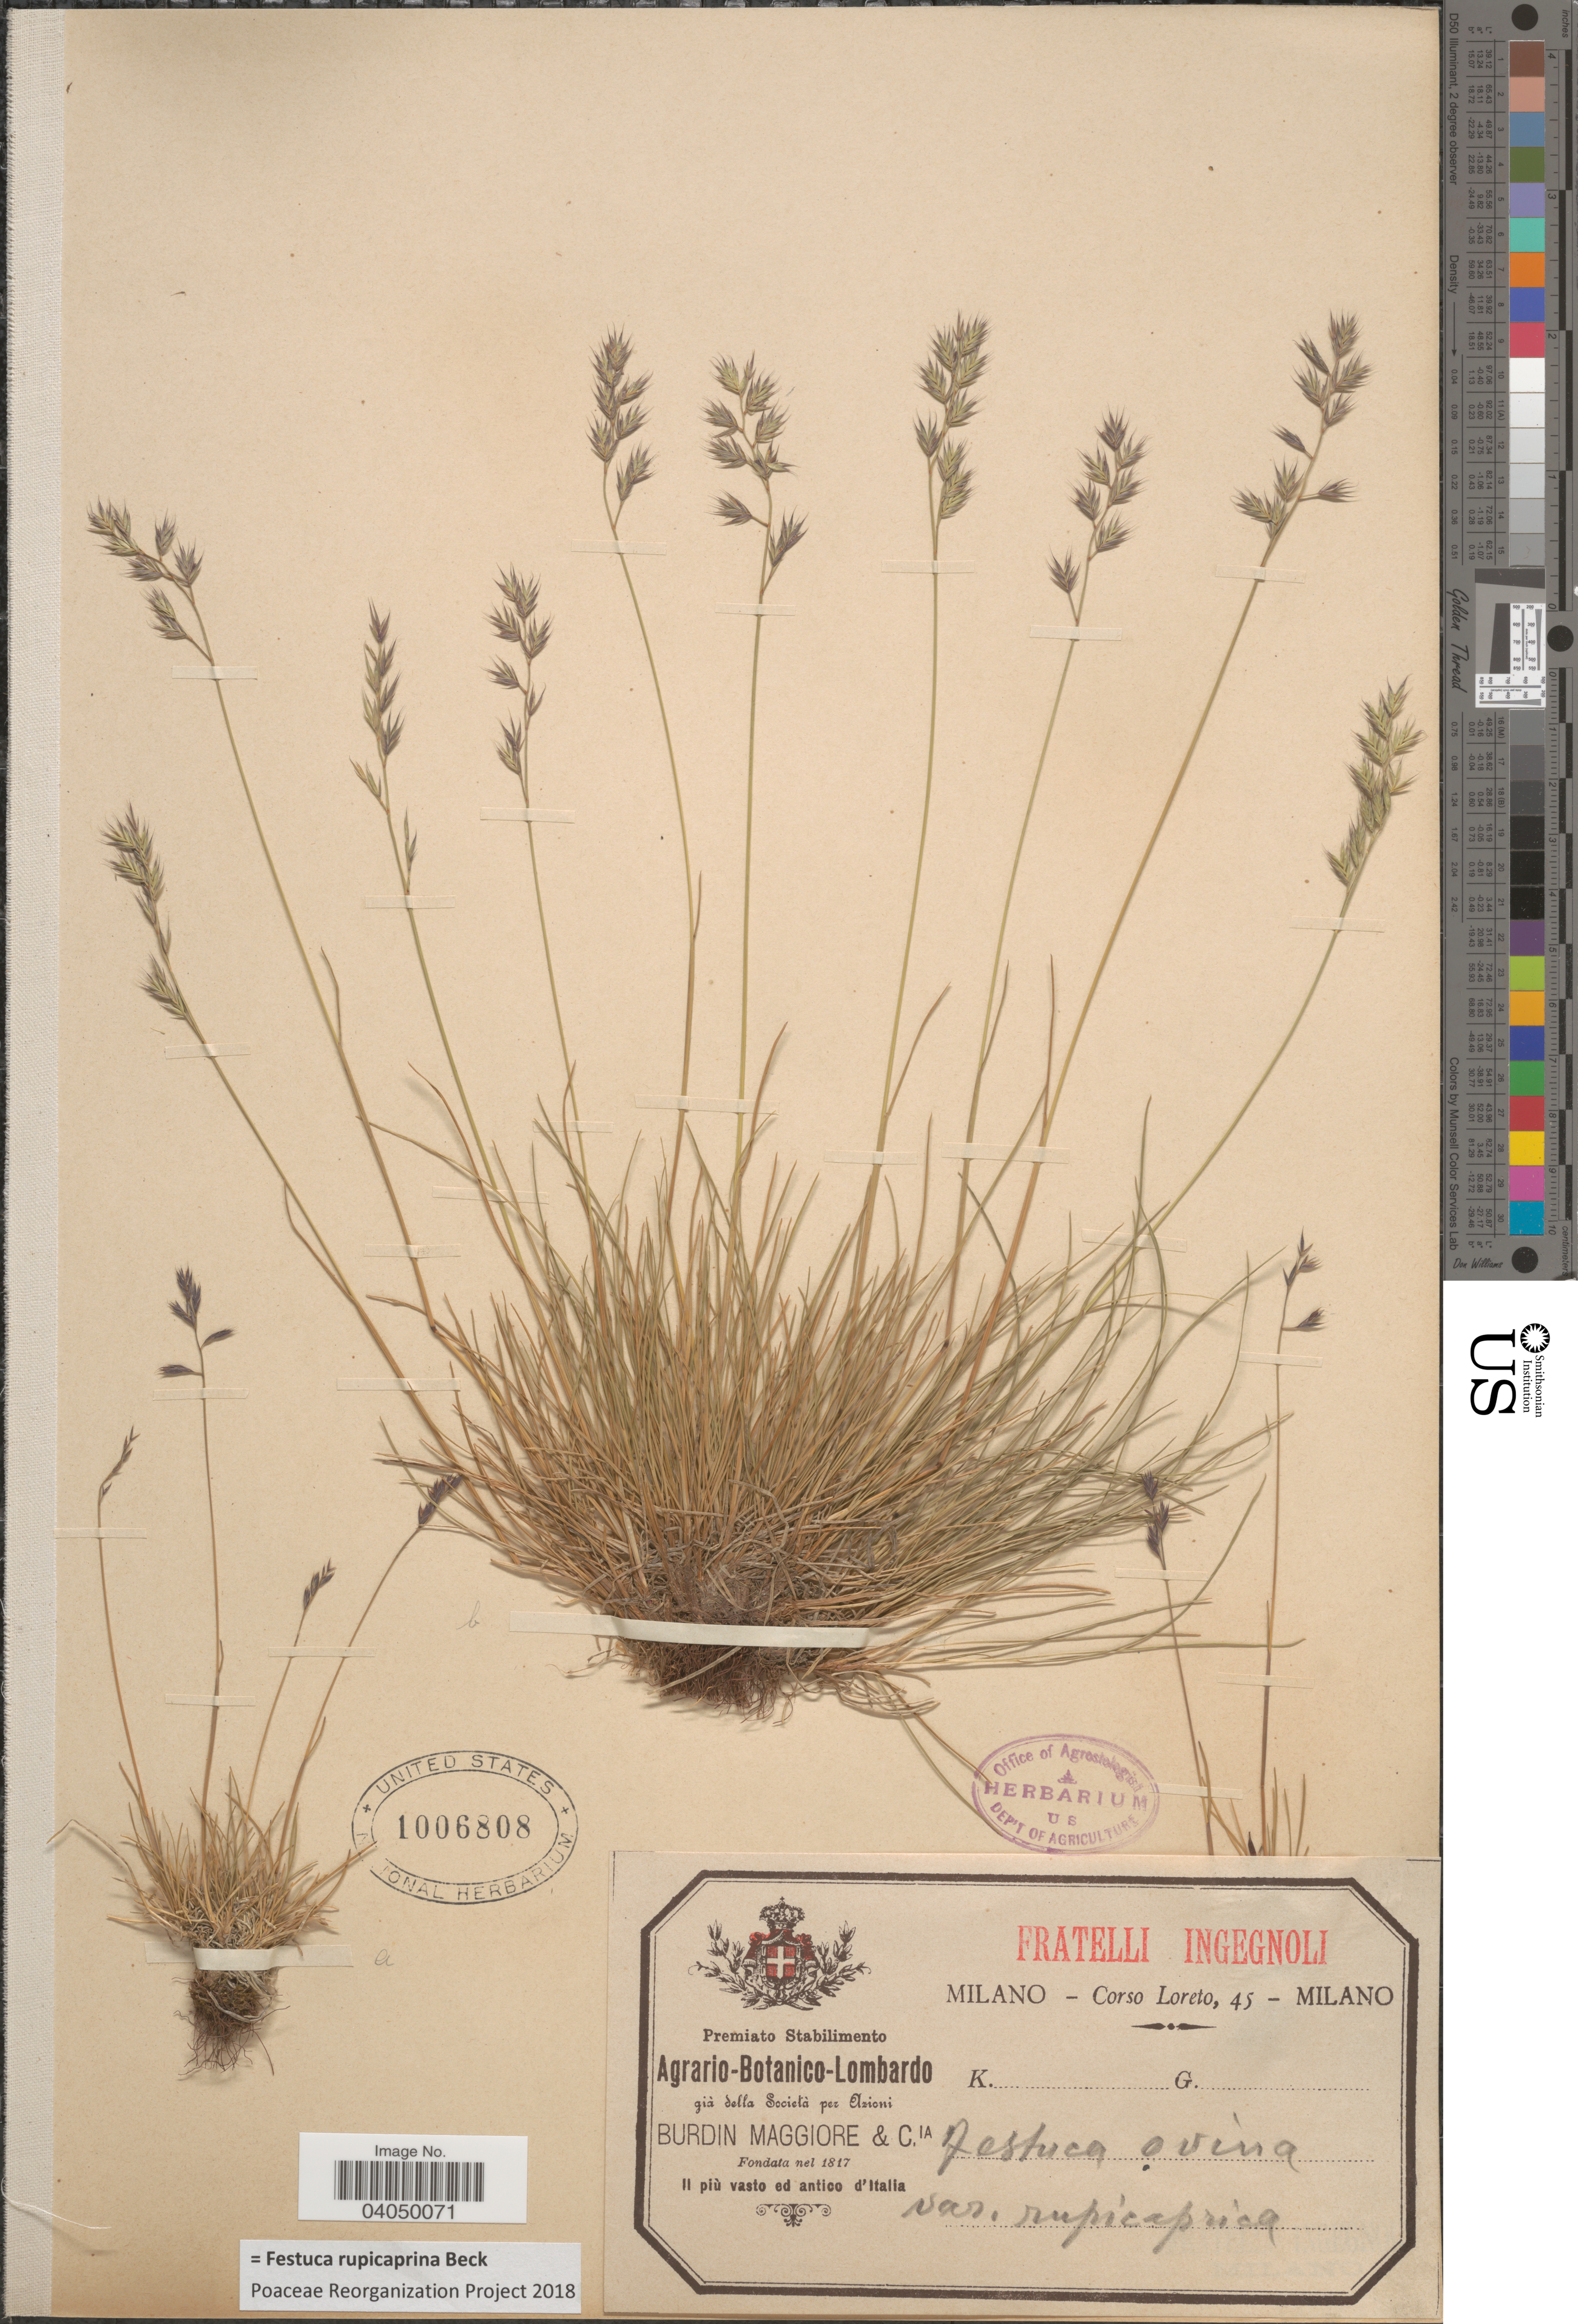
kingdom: Plantae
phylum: Tracheophyta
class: Liliopsida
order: Poales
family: Poaceae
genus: Festuca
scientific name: Festuca rupicaprina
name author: Beck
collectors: Loreto, C.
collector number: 45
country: Italy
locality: Milano.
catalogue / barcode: US 1006808